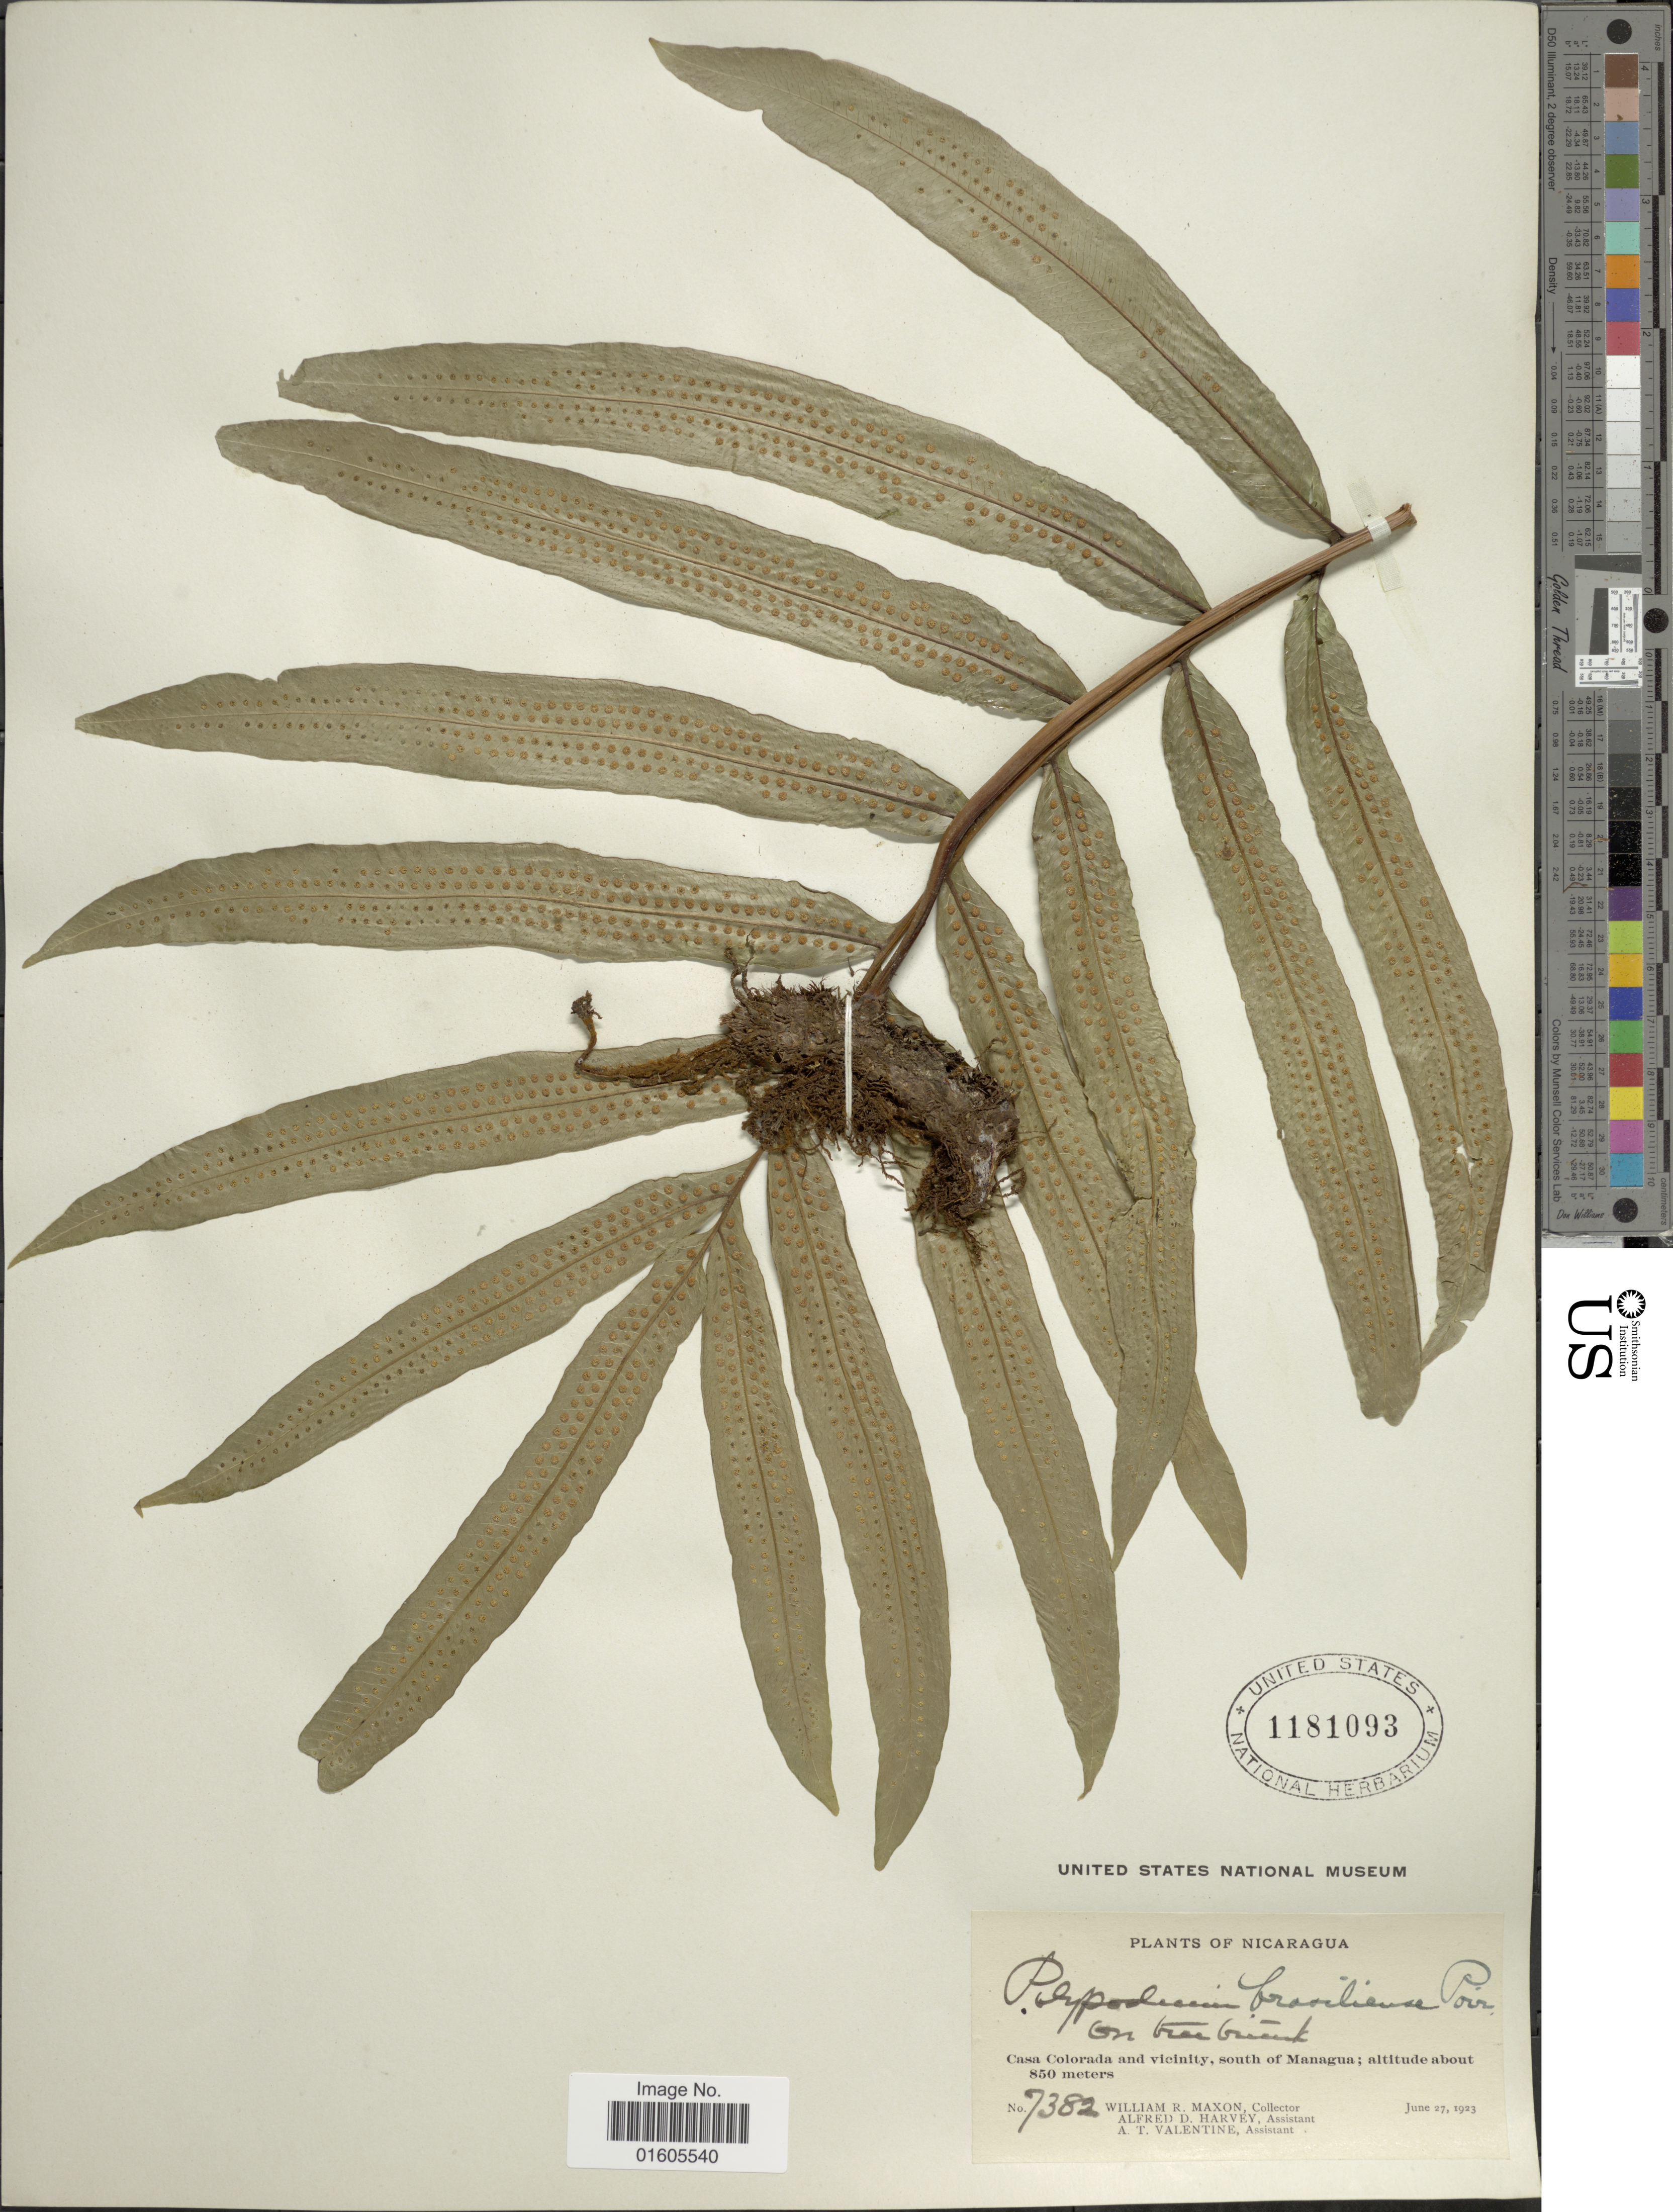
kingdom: Plantae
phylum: Tracheophyta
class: Polypodiopsida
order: Polypodiales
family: Polypodiaceae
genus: Serpocaulon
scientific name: Serpocaulon triseriale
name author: (Sw.) A.R. Sm.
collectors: W. R. Maxon, A. D. Harvey & A. Valentine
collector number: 7382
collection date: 1923-06-27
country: Nicaragua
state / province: Managua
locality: Casa Colorado and vicinity, south of Managua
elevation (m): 850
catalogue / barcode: US 1181093